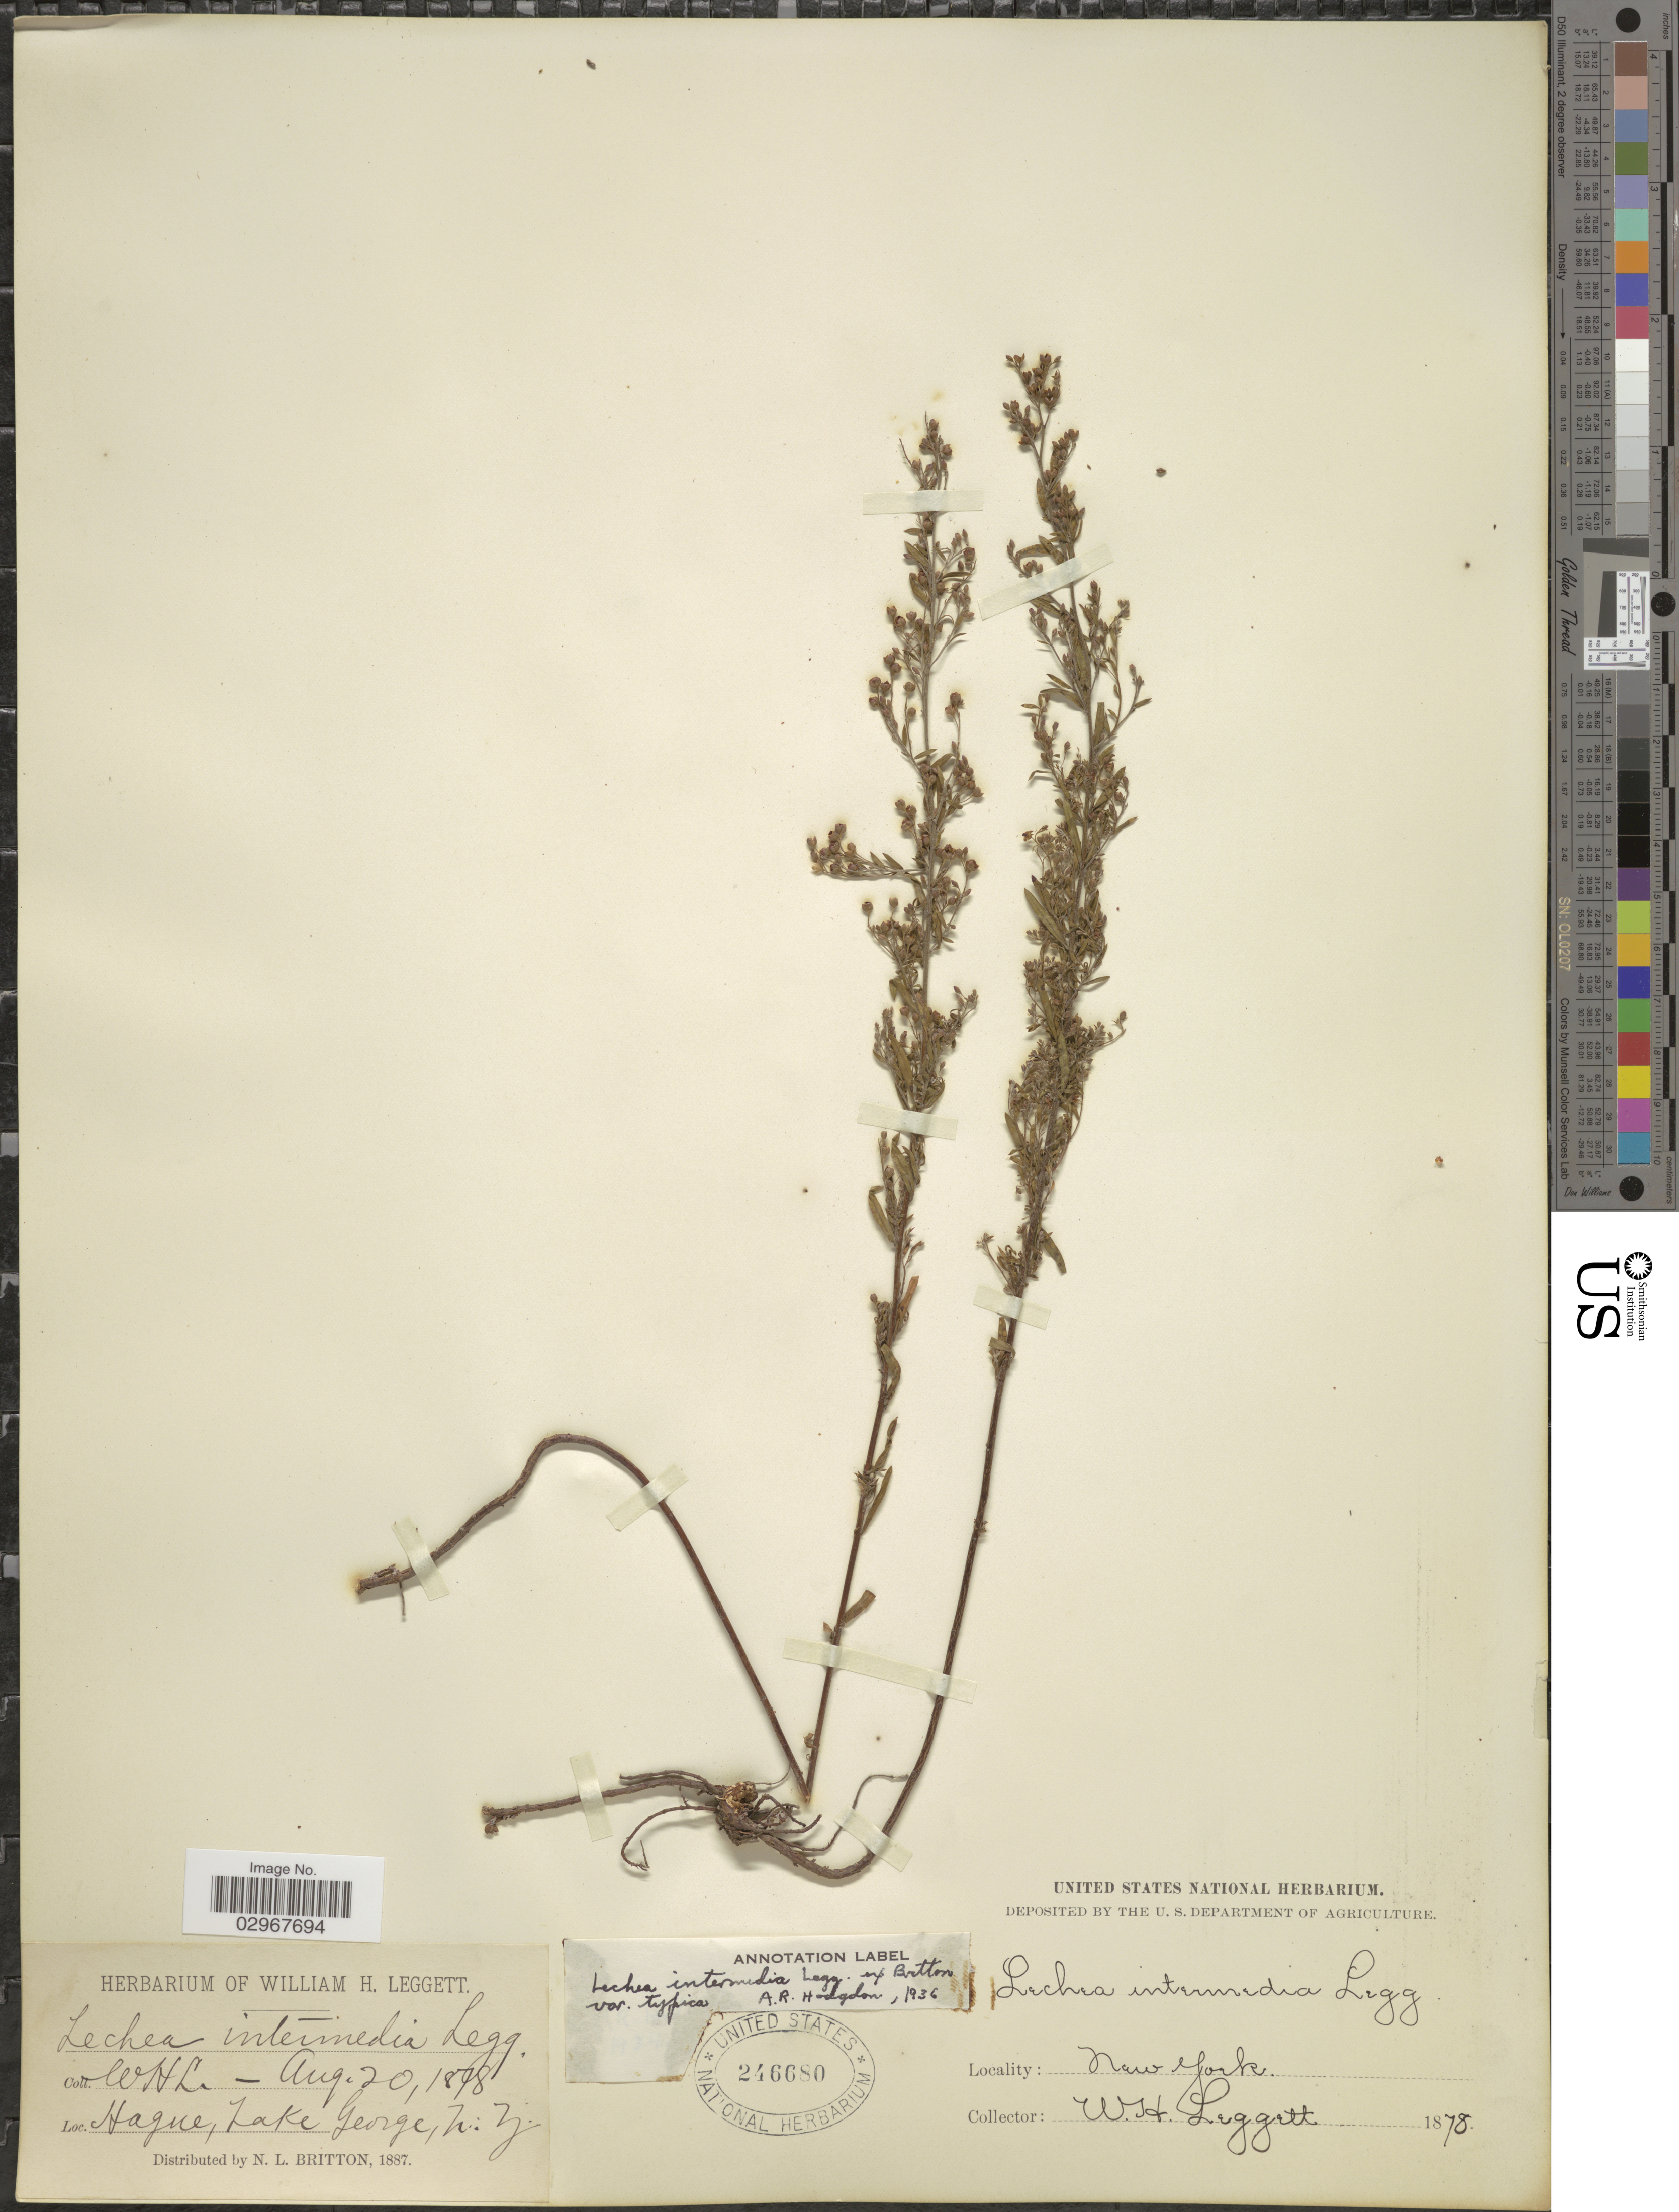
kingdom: Plantae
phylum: Tracheophyta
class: Magnoliopsida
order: Malvales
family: Cistaceae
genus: Lechea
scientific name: Lechea intermedia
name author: Legg. ex Britton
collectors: W. Leggett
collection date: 1878-08-20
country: United States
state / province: New York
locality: Hague, Lake George, N.Y.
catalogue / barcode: US 246680